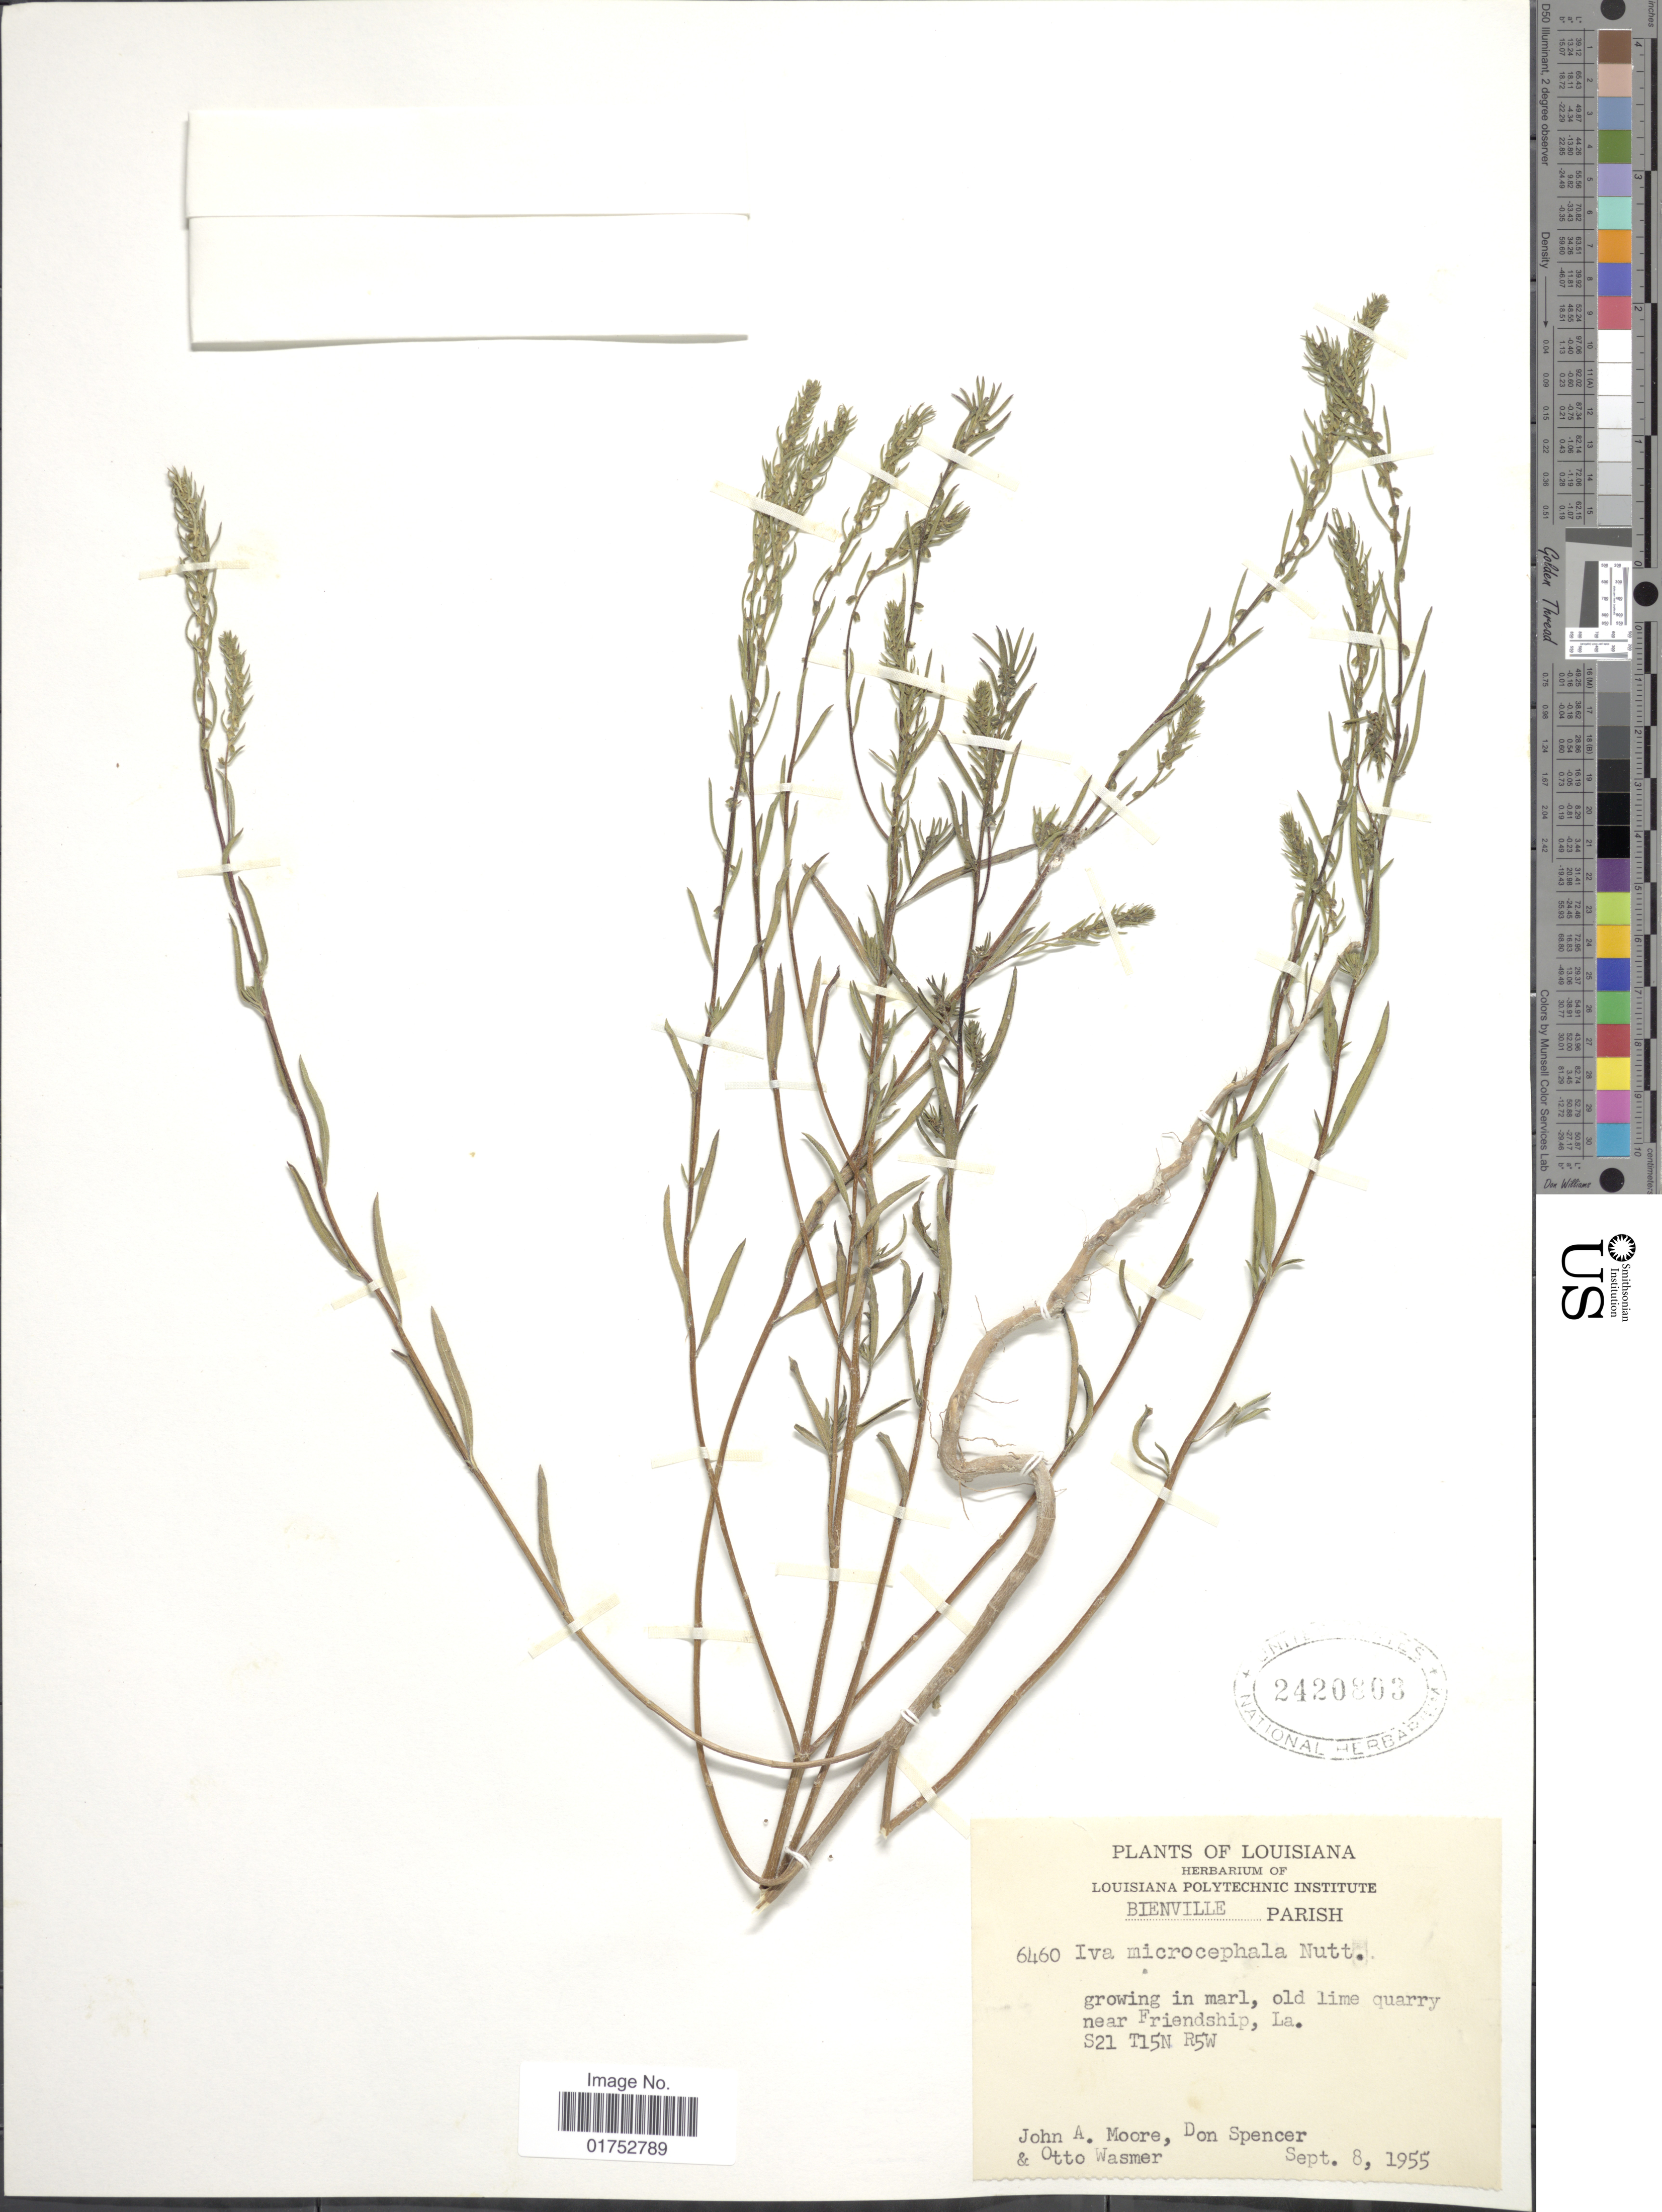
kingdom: Plantae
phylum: Tracheophyta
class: Magnoliopsida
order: Asterales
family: Asteraceae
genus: Iva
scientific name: Iva microcephala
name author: Nutt.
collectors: J. A. Moore, D. Spencer & O. Wasmer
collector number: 6460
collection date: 1955-09-08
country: United States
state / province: Louisiana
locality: Bienville Parish, old lime quarry near Friendship, S21, T15N, R5W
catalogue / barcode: US 2420803